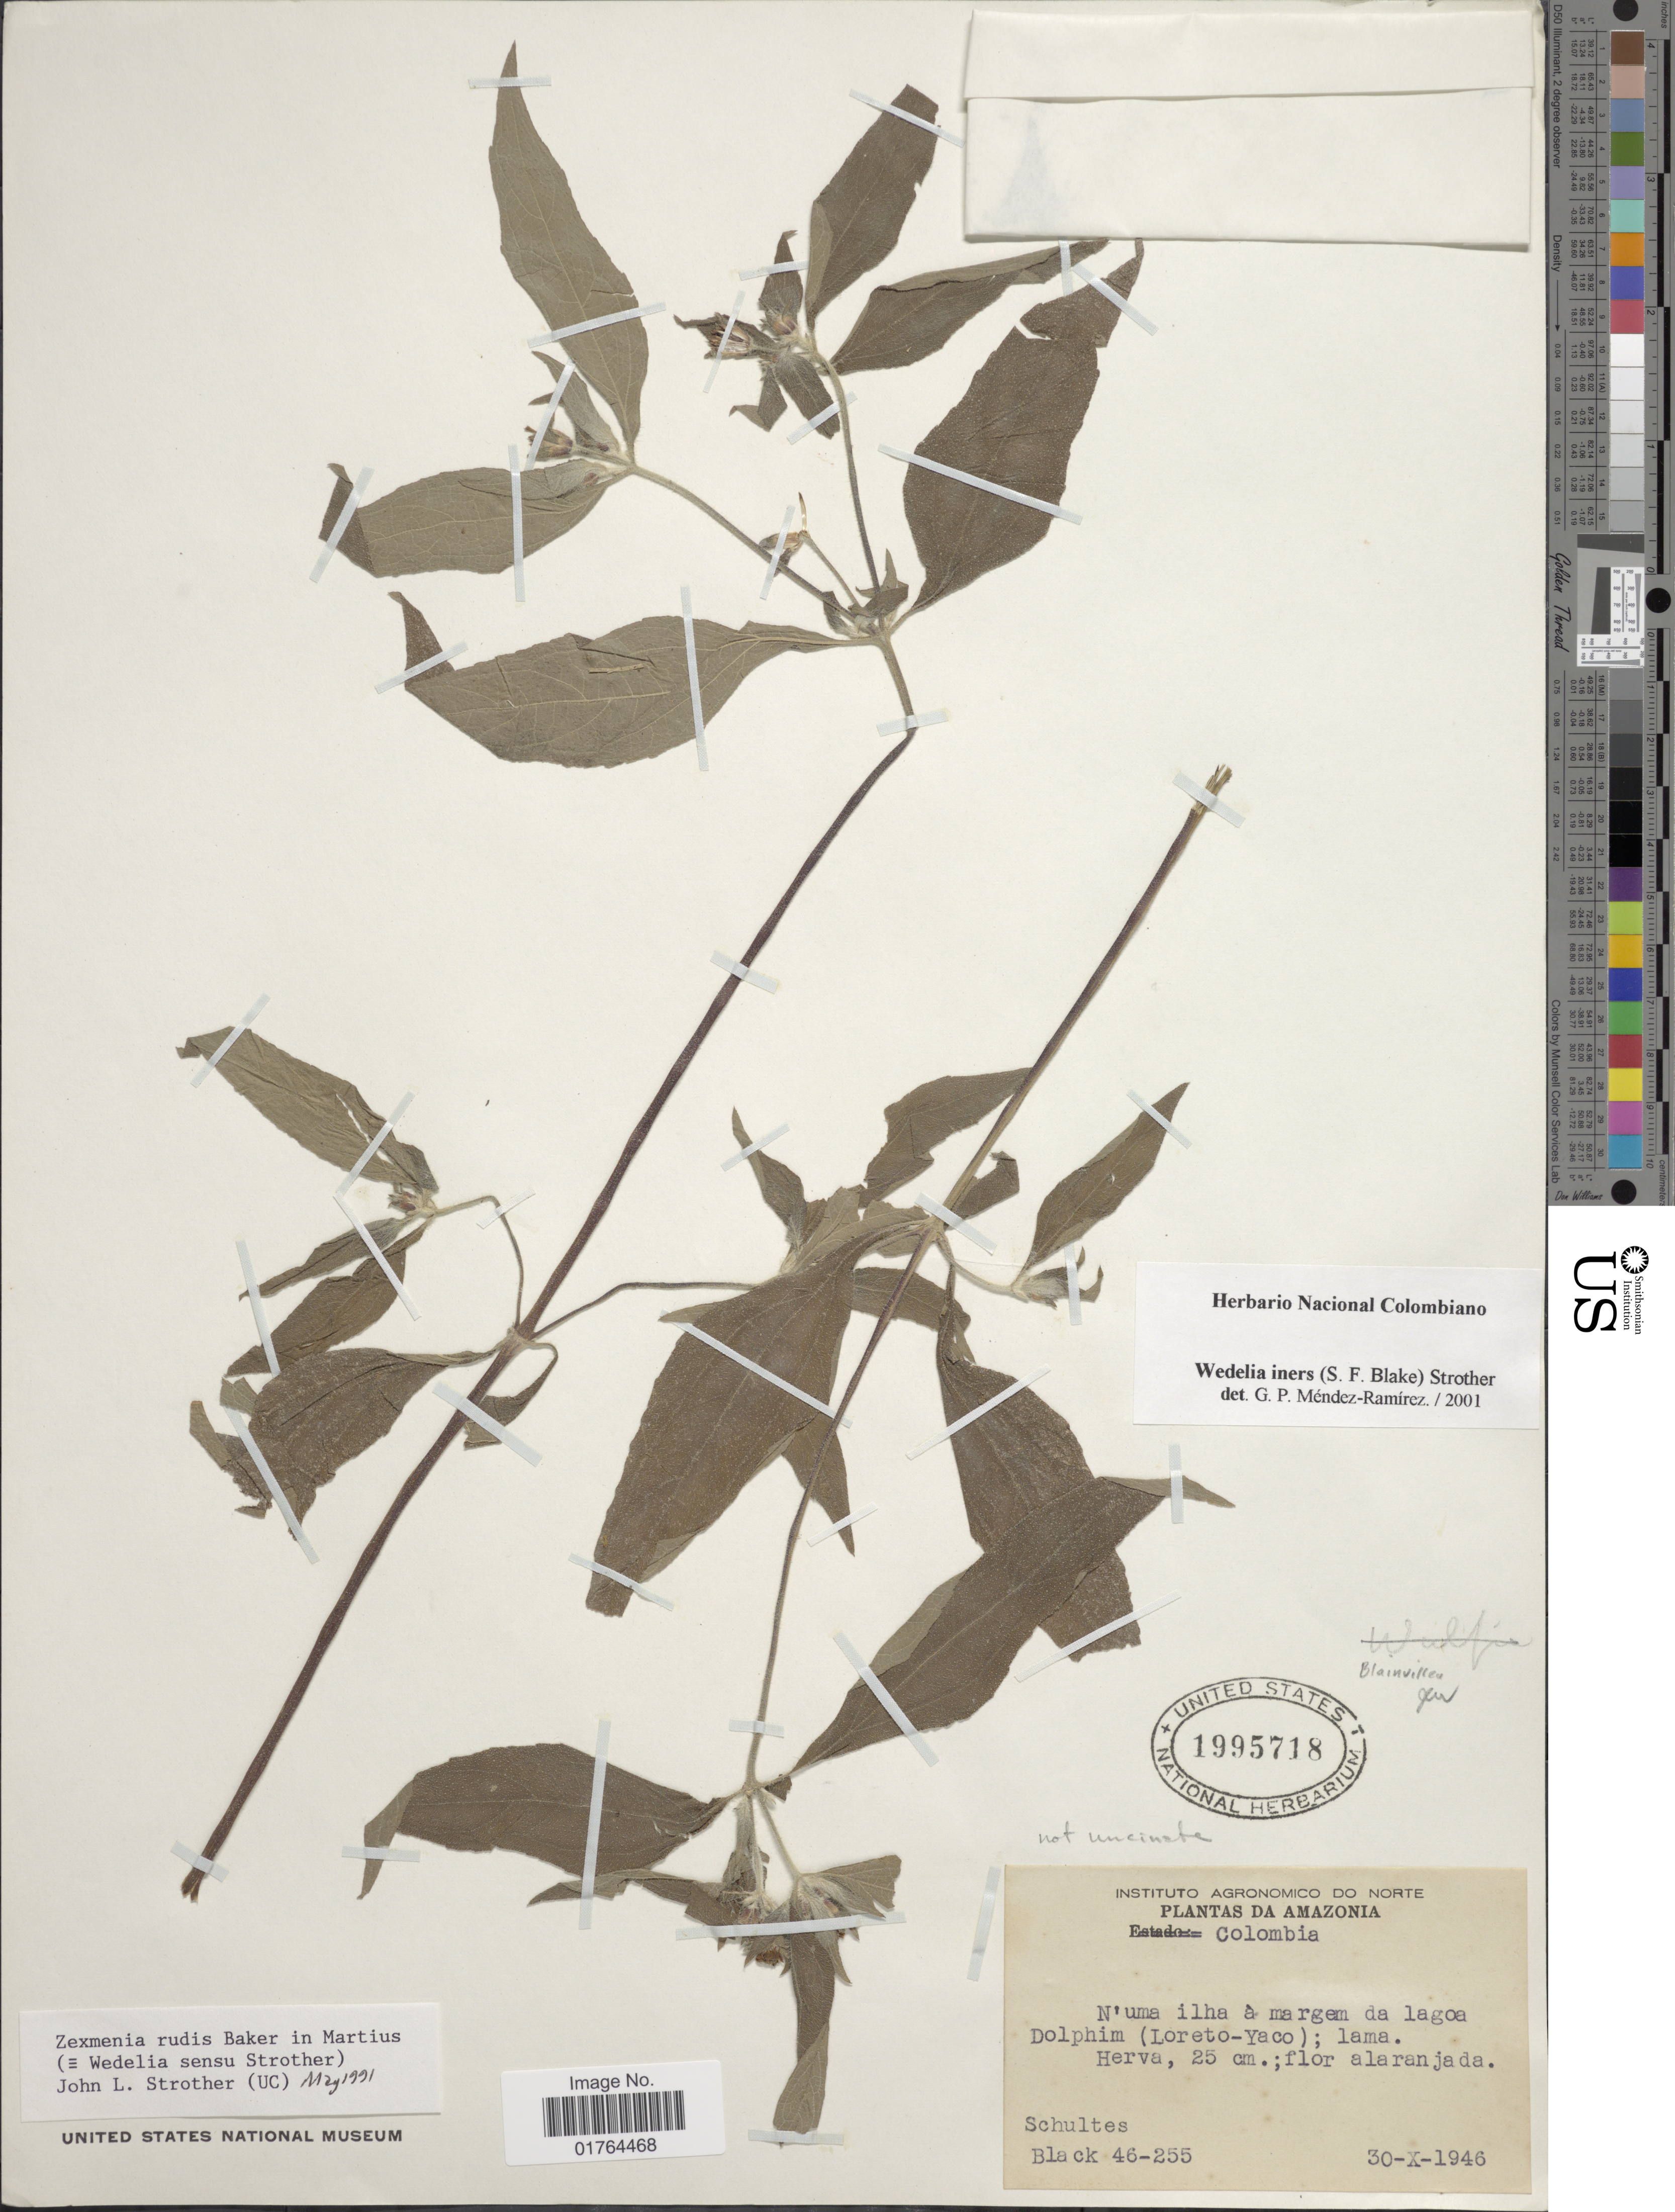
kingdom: Plantae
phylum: Tracheophyta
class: Magnoliopsida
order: Asterales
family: Asteraceae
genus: Wedelia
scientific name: Wedelia iners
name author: (S.F. Blake) Strother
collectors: -- Schultes & -- Black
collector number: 46-255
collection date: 1946-10-30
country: Colombia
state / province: Amazônas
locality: N'uma ilha a margem de lagoa Dolphim (Loreto-Yaco)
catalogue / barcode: US 1995718